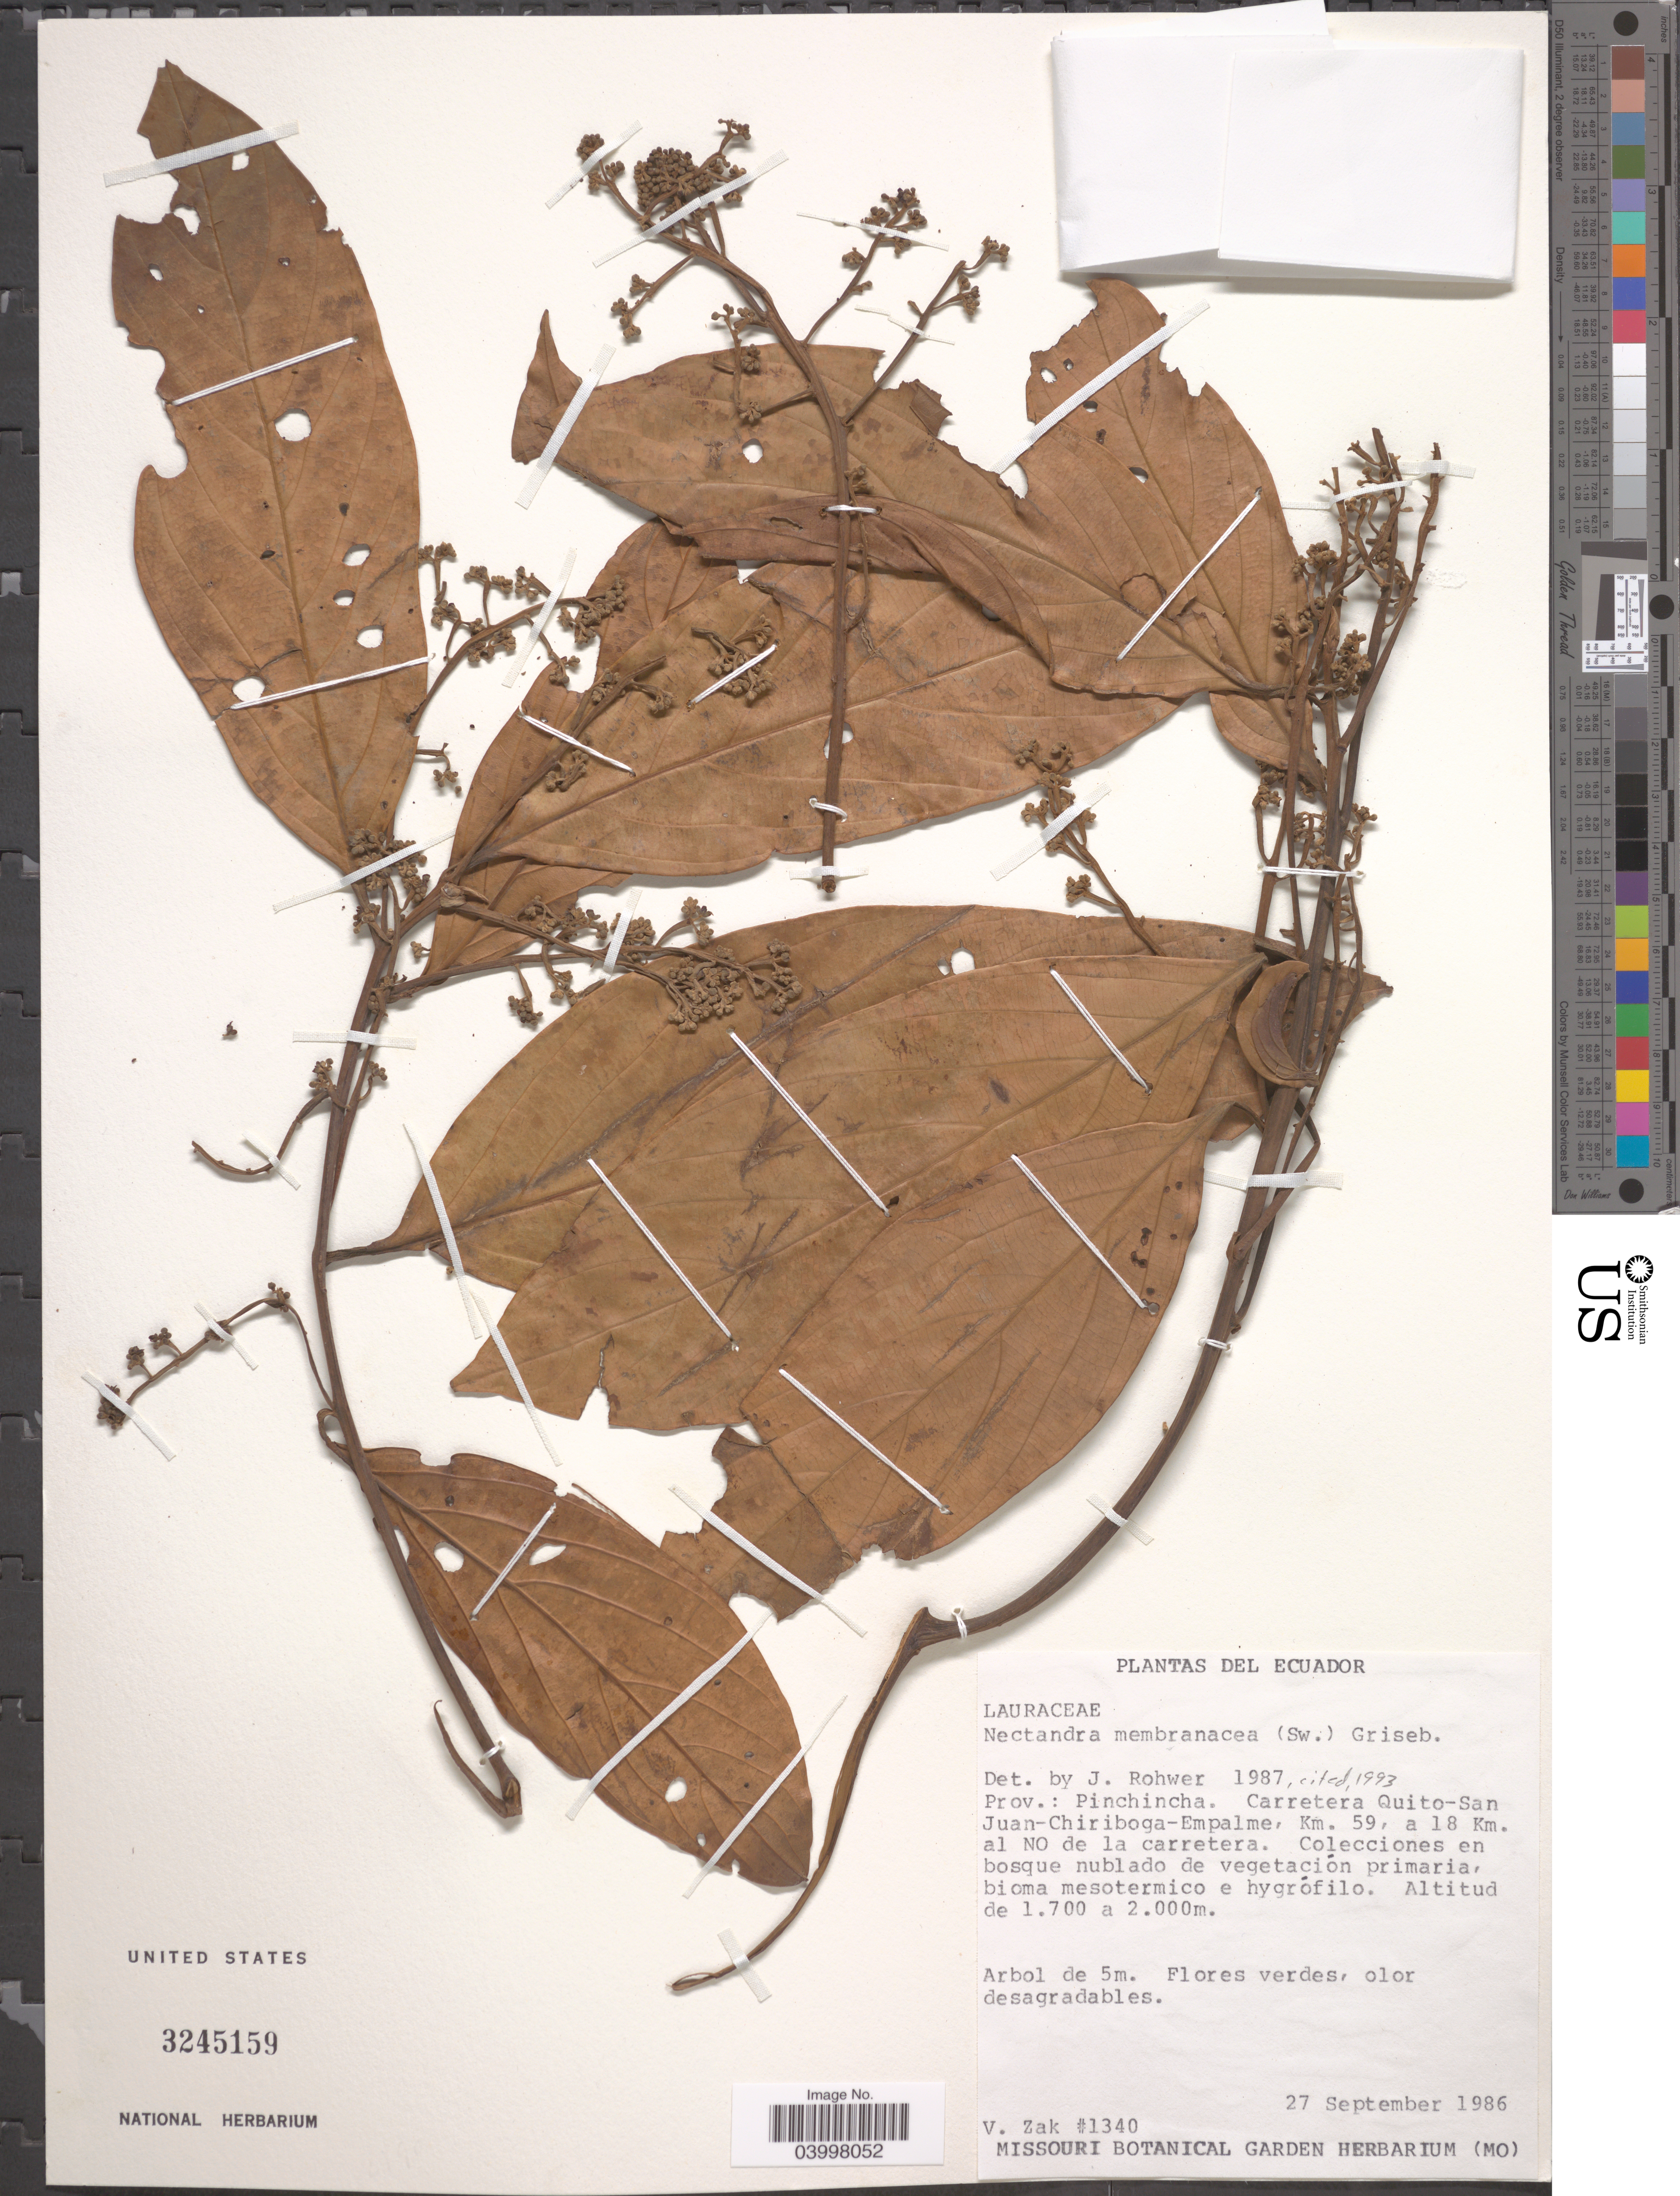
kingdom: Plantae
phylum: Tracheophyta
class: Magnoliopsida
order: Laurales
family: Lauraceae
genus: Nectandra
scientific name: Nectandra membranacea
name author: (Sw.) Griseb.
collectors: V. Zak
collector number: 1340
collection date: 1986-09-27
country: Ecuador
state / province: Pichincha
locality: Carretera Quito-San Juan-Chiriboga-Empalme, Km. 59, a 18 Km. al NO de la carretera. Bosque nublado de vegetación primaria, bioma mesotermico y hygrófilo.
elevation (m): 1700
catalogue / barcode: US 3245159